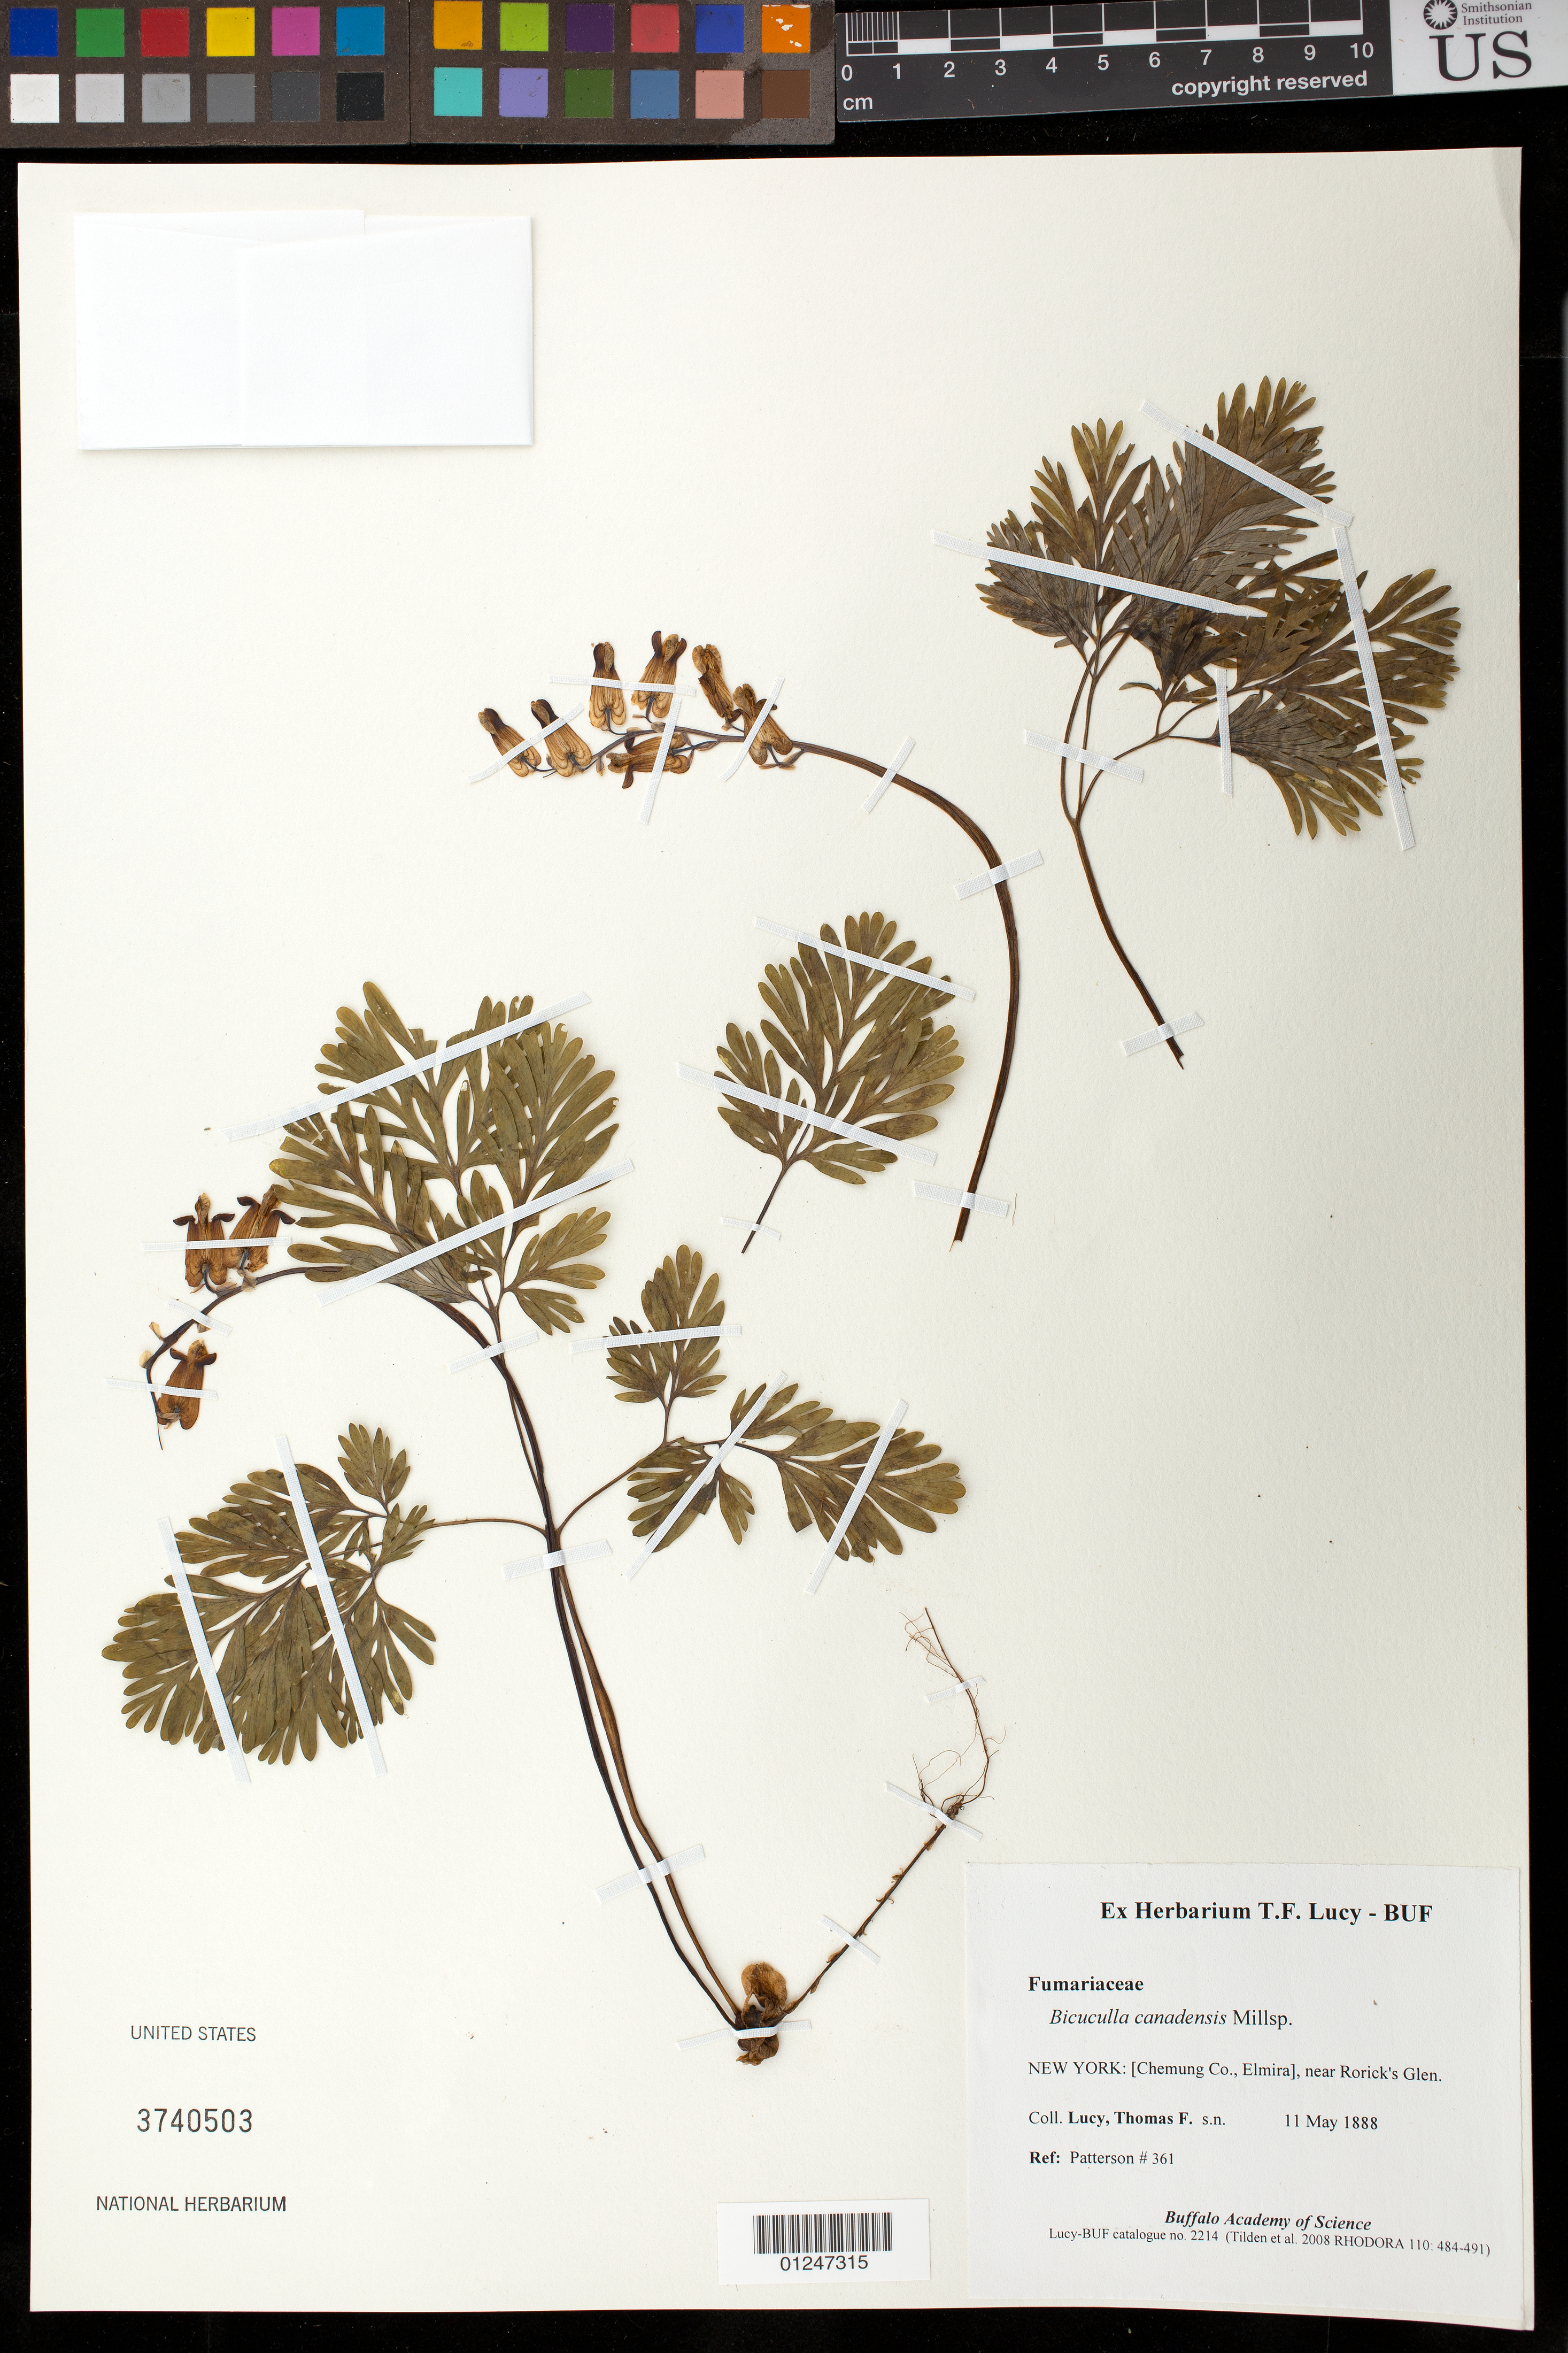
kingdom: Plantae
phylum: Tracheophyta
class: Magnoliopsida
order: Ranunculales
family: Papaveraceae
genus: Dicentra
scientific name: Dicentra canadensis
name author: (Goldie) Walp.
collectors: T. Lucy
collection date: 1888-05-11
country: United States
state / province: New York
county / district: Chemung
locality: near Rorick's glen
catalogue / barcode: US 3740503